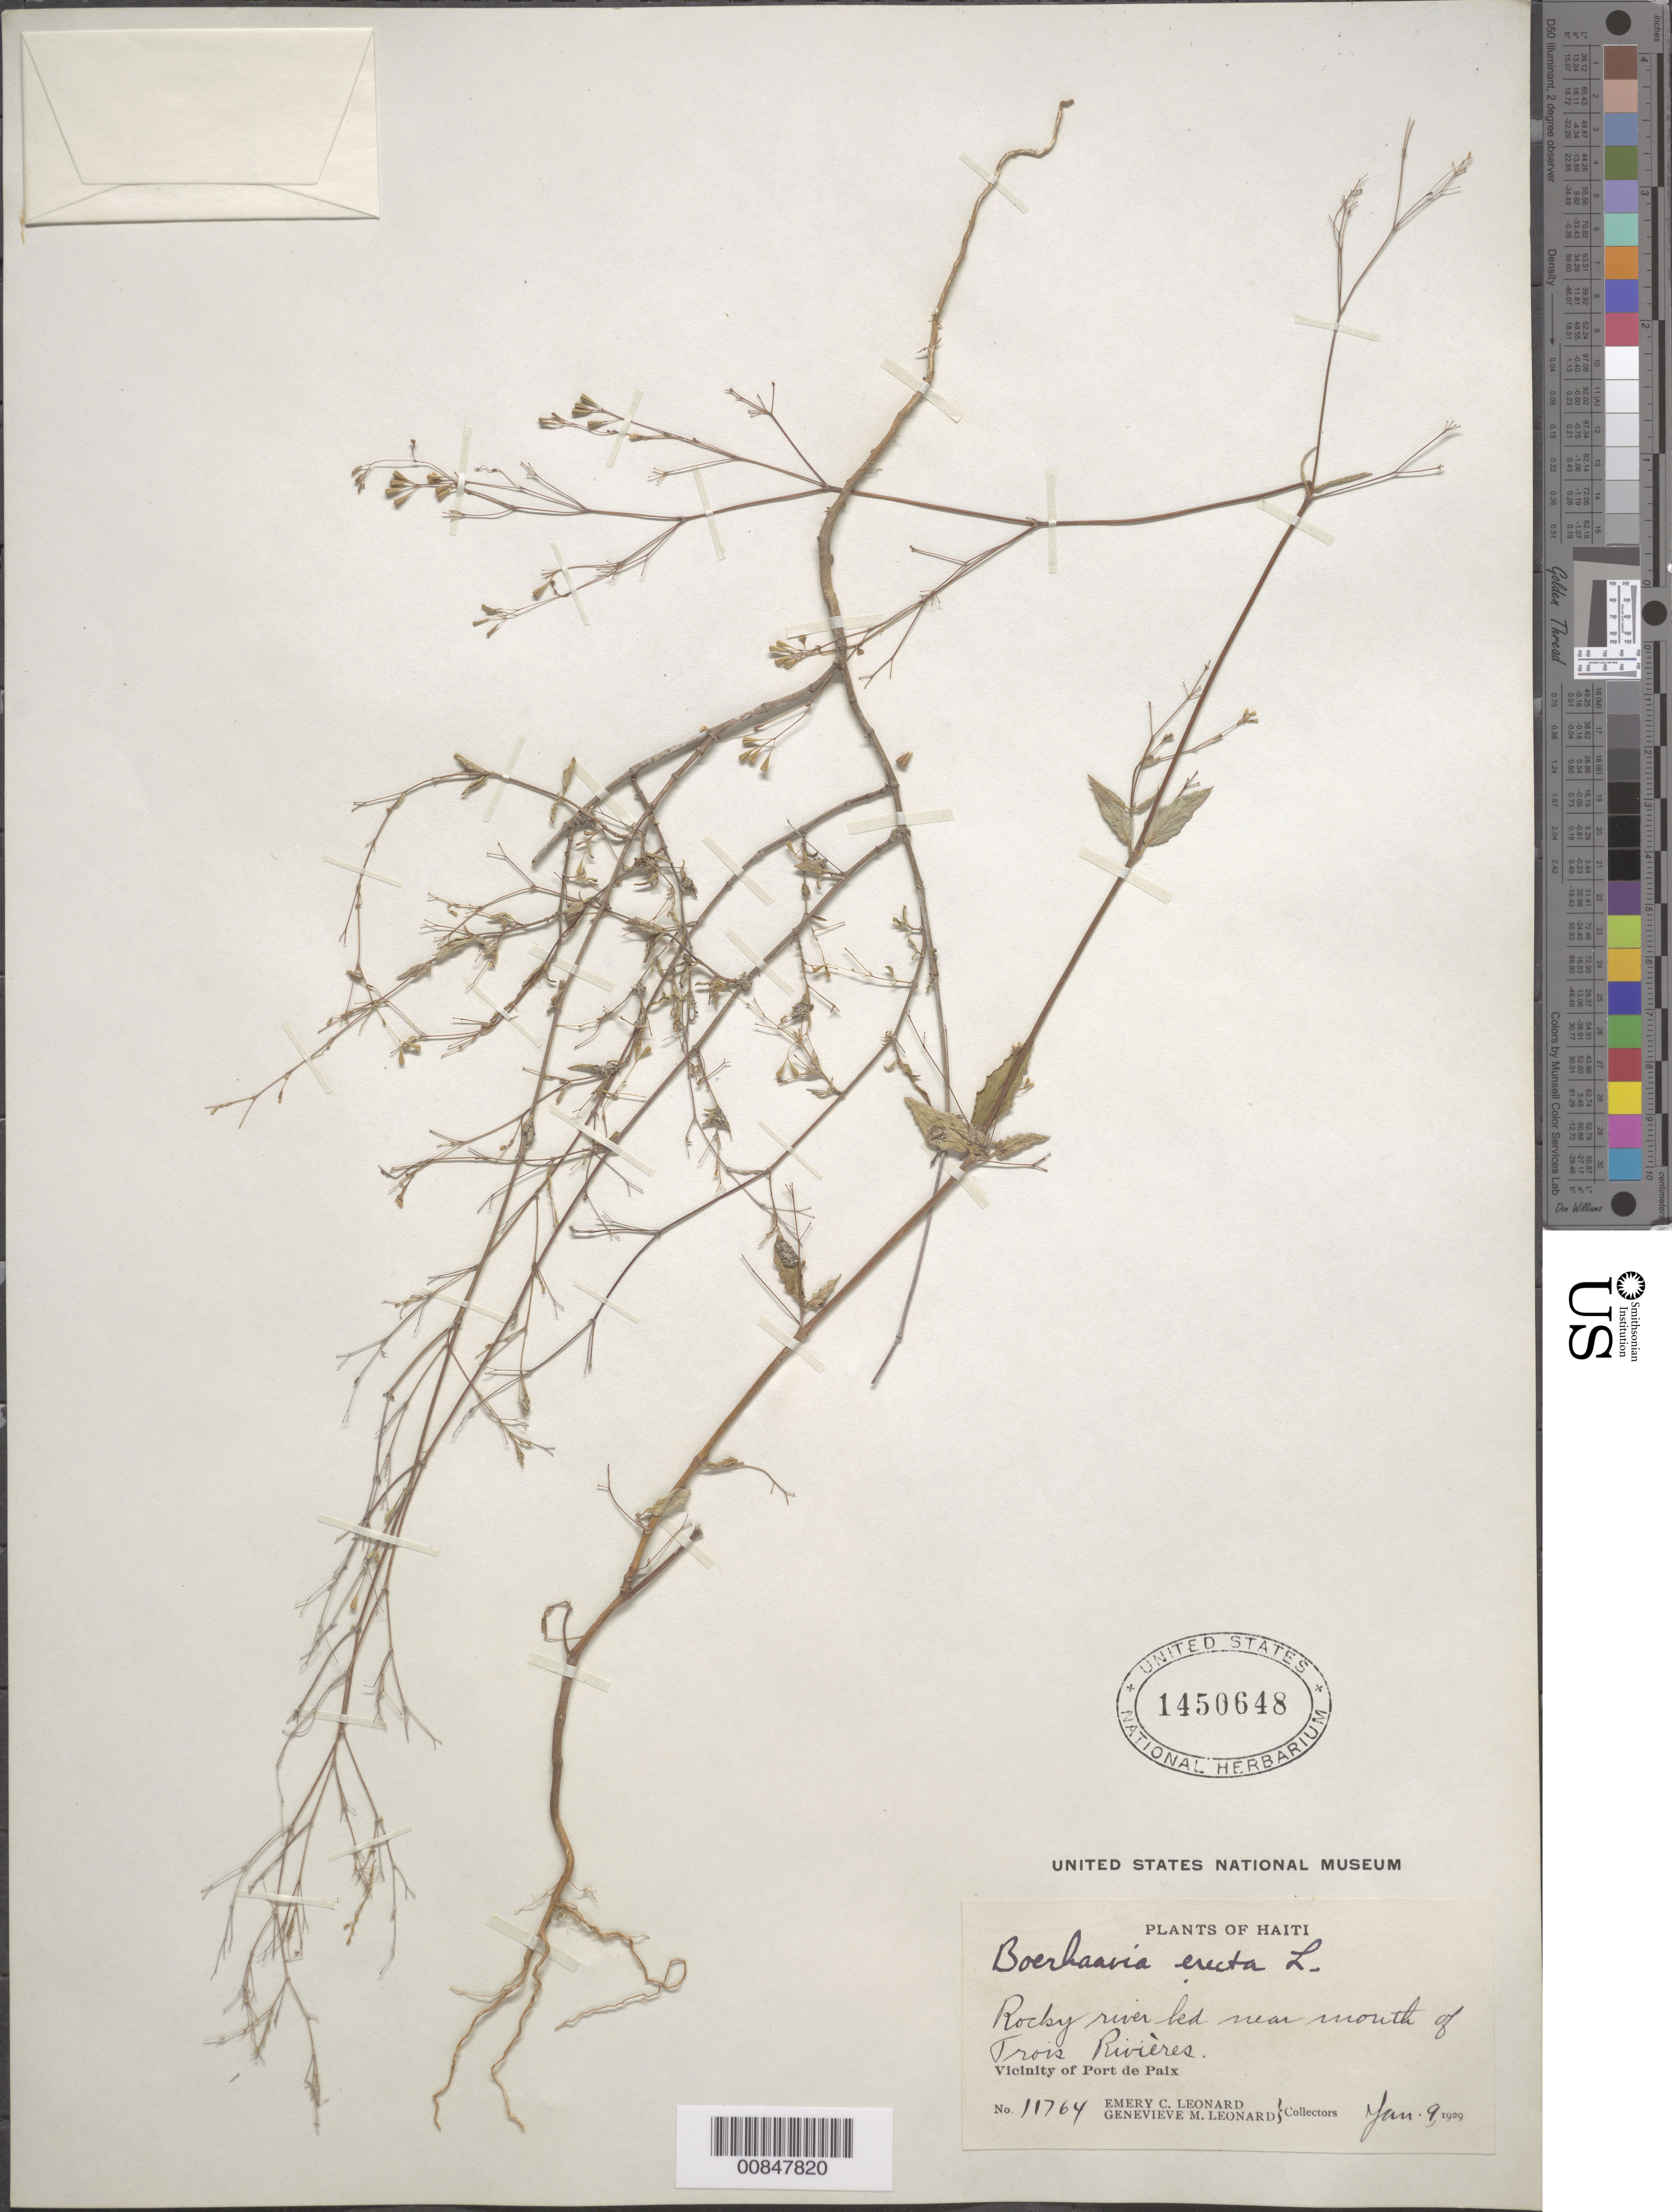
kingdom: Plantae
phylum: Tracheophyta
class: Magnoliopsida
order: Caryophyllales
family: Nyctaginaceae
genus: Boerhavia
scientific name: Boerhavia erecta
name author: L.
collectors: E. C. Leonard & G. M. Leonard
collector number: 11764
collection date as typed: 09 Jan 1929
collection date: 1929-01-09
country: Haiti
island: Hispaniola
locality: Vicinity of Port de Paix. Near mouth of Trois Rivières.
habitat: Rocky river bed.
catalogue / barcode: US 1450648